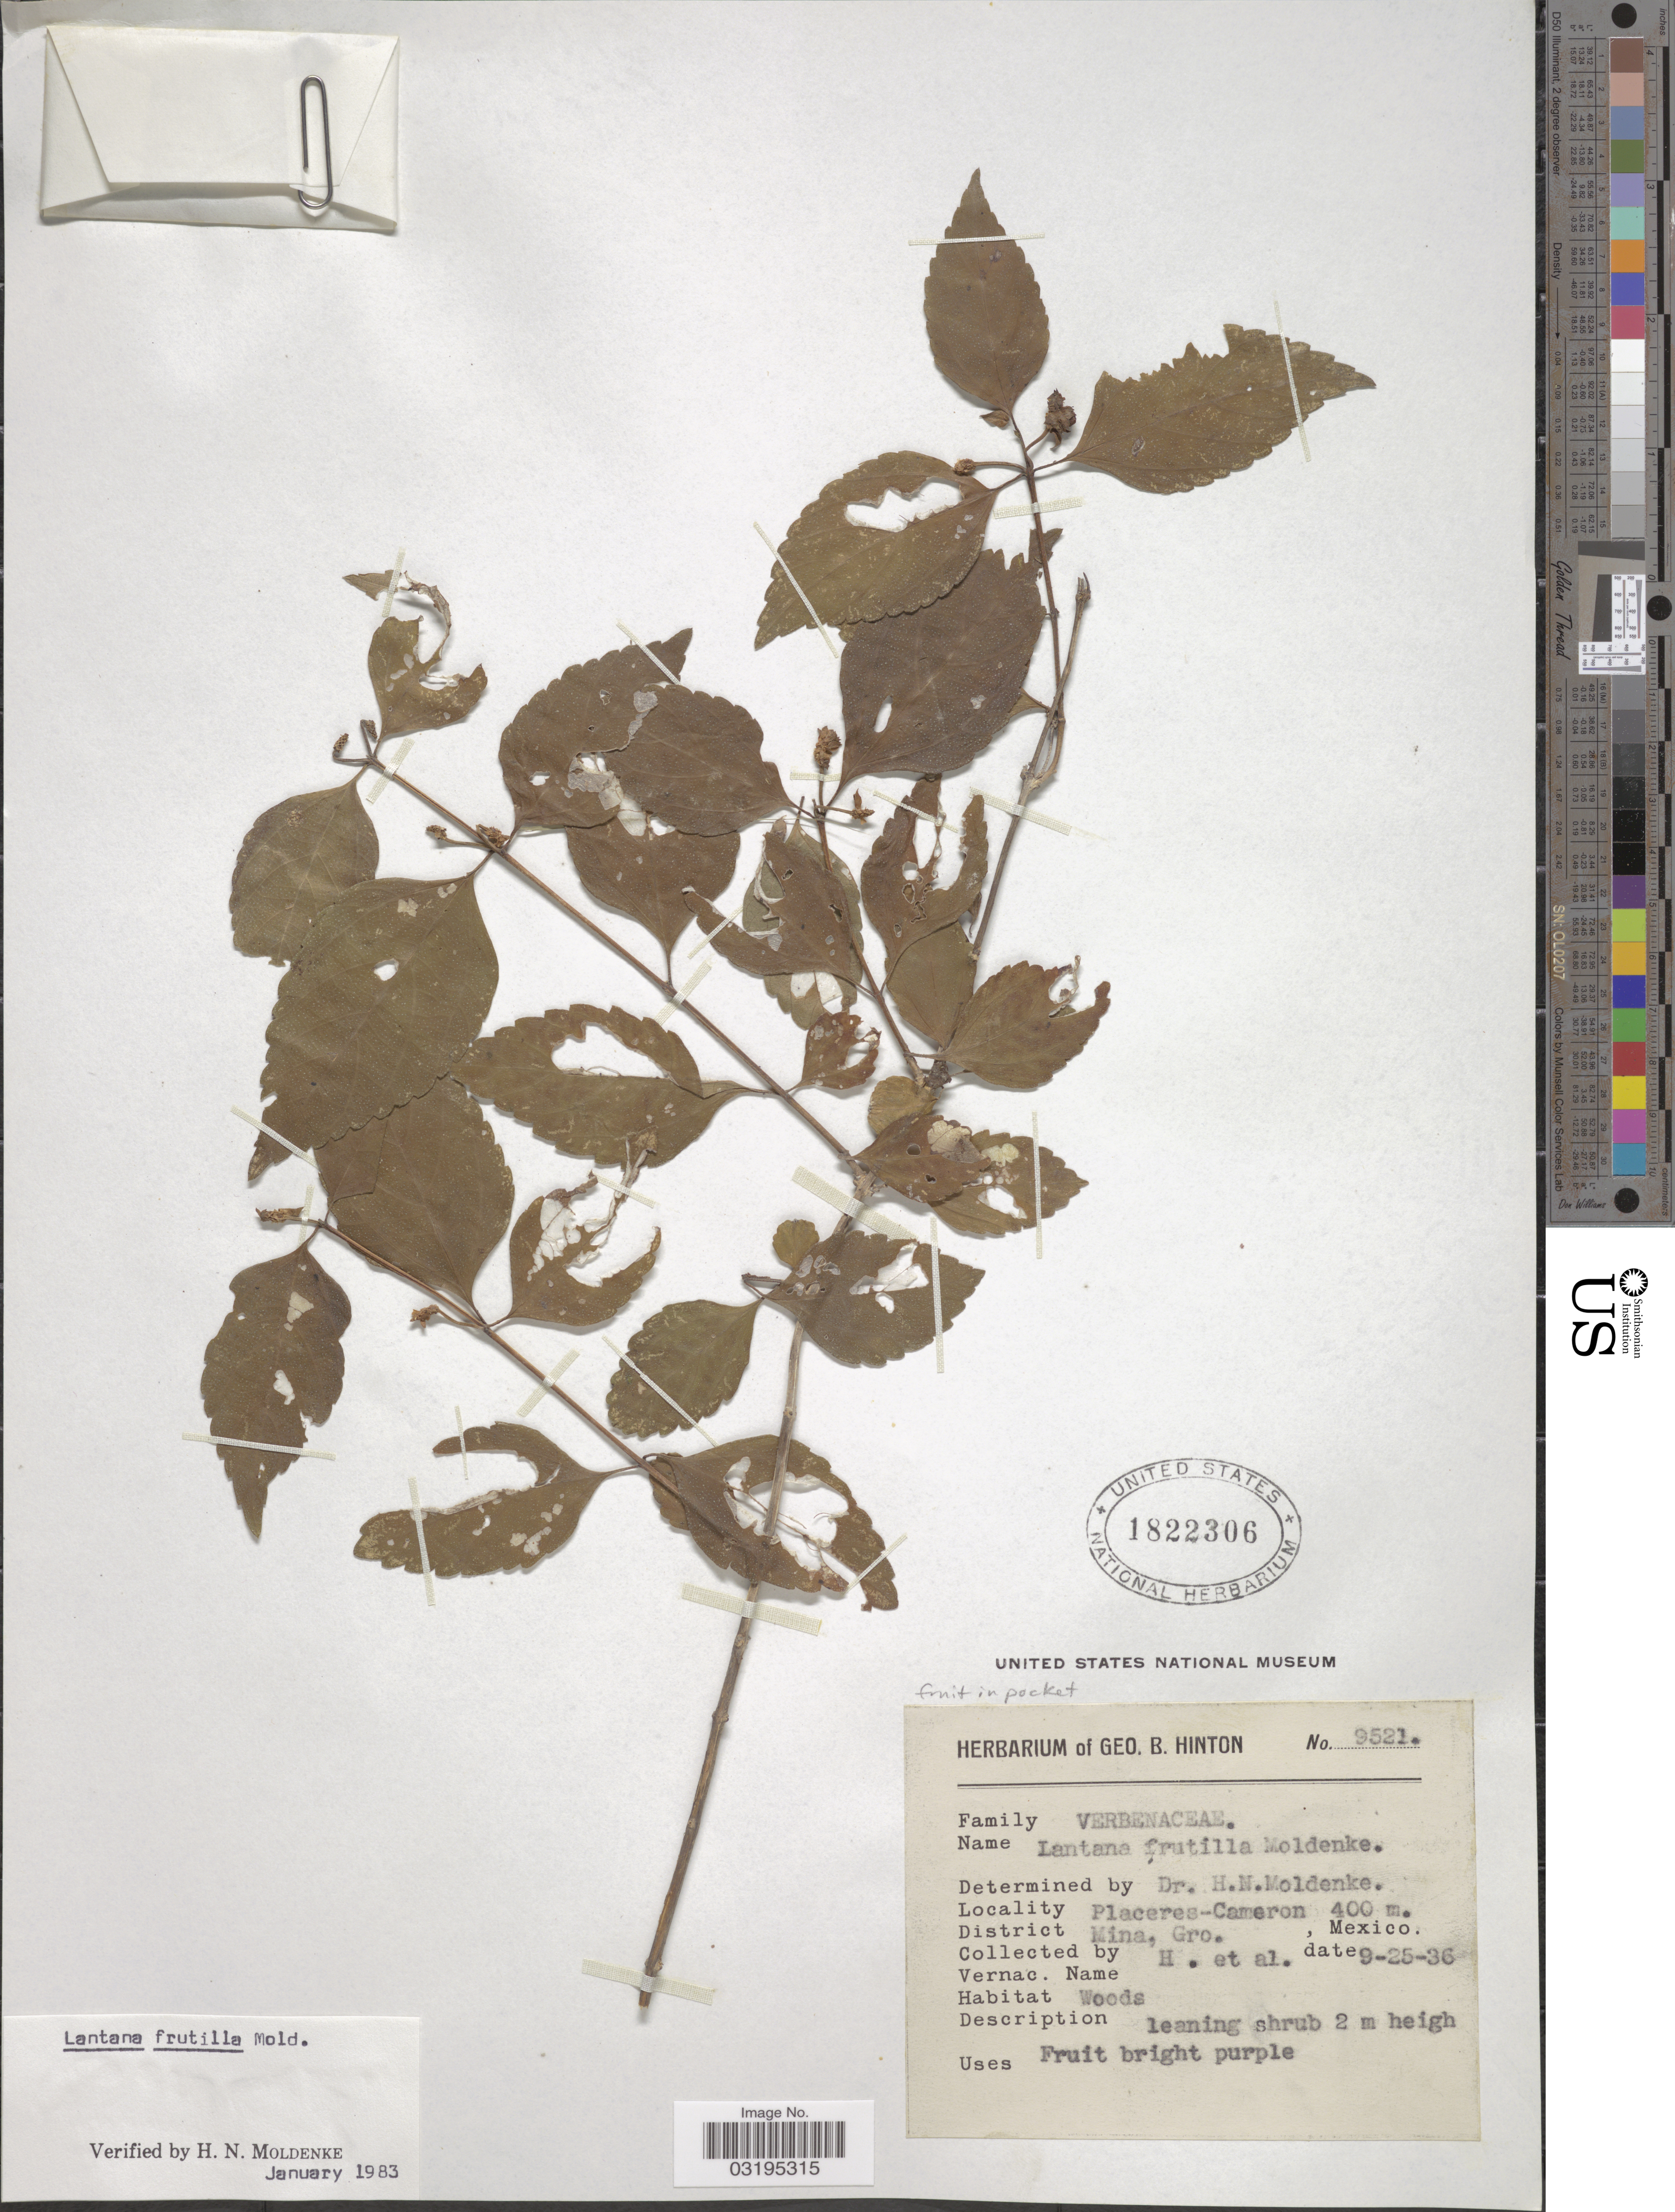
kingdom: Plantae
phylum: Tracheophyta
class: Magnoliopsida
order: Lamiales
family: Verbenaceae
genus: Lantana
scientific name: Lantana frutilla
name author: Moldenke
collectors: G. B. Hinton & et al.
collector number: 9521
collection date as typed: Transcribed d/m/y: 25/9/36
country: Mexico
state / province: Guerrero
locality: Placeres-Cameron. District Mina.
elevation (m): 400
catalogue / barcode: US 1822306